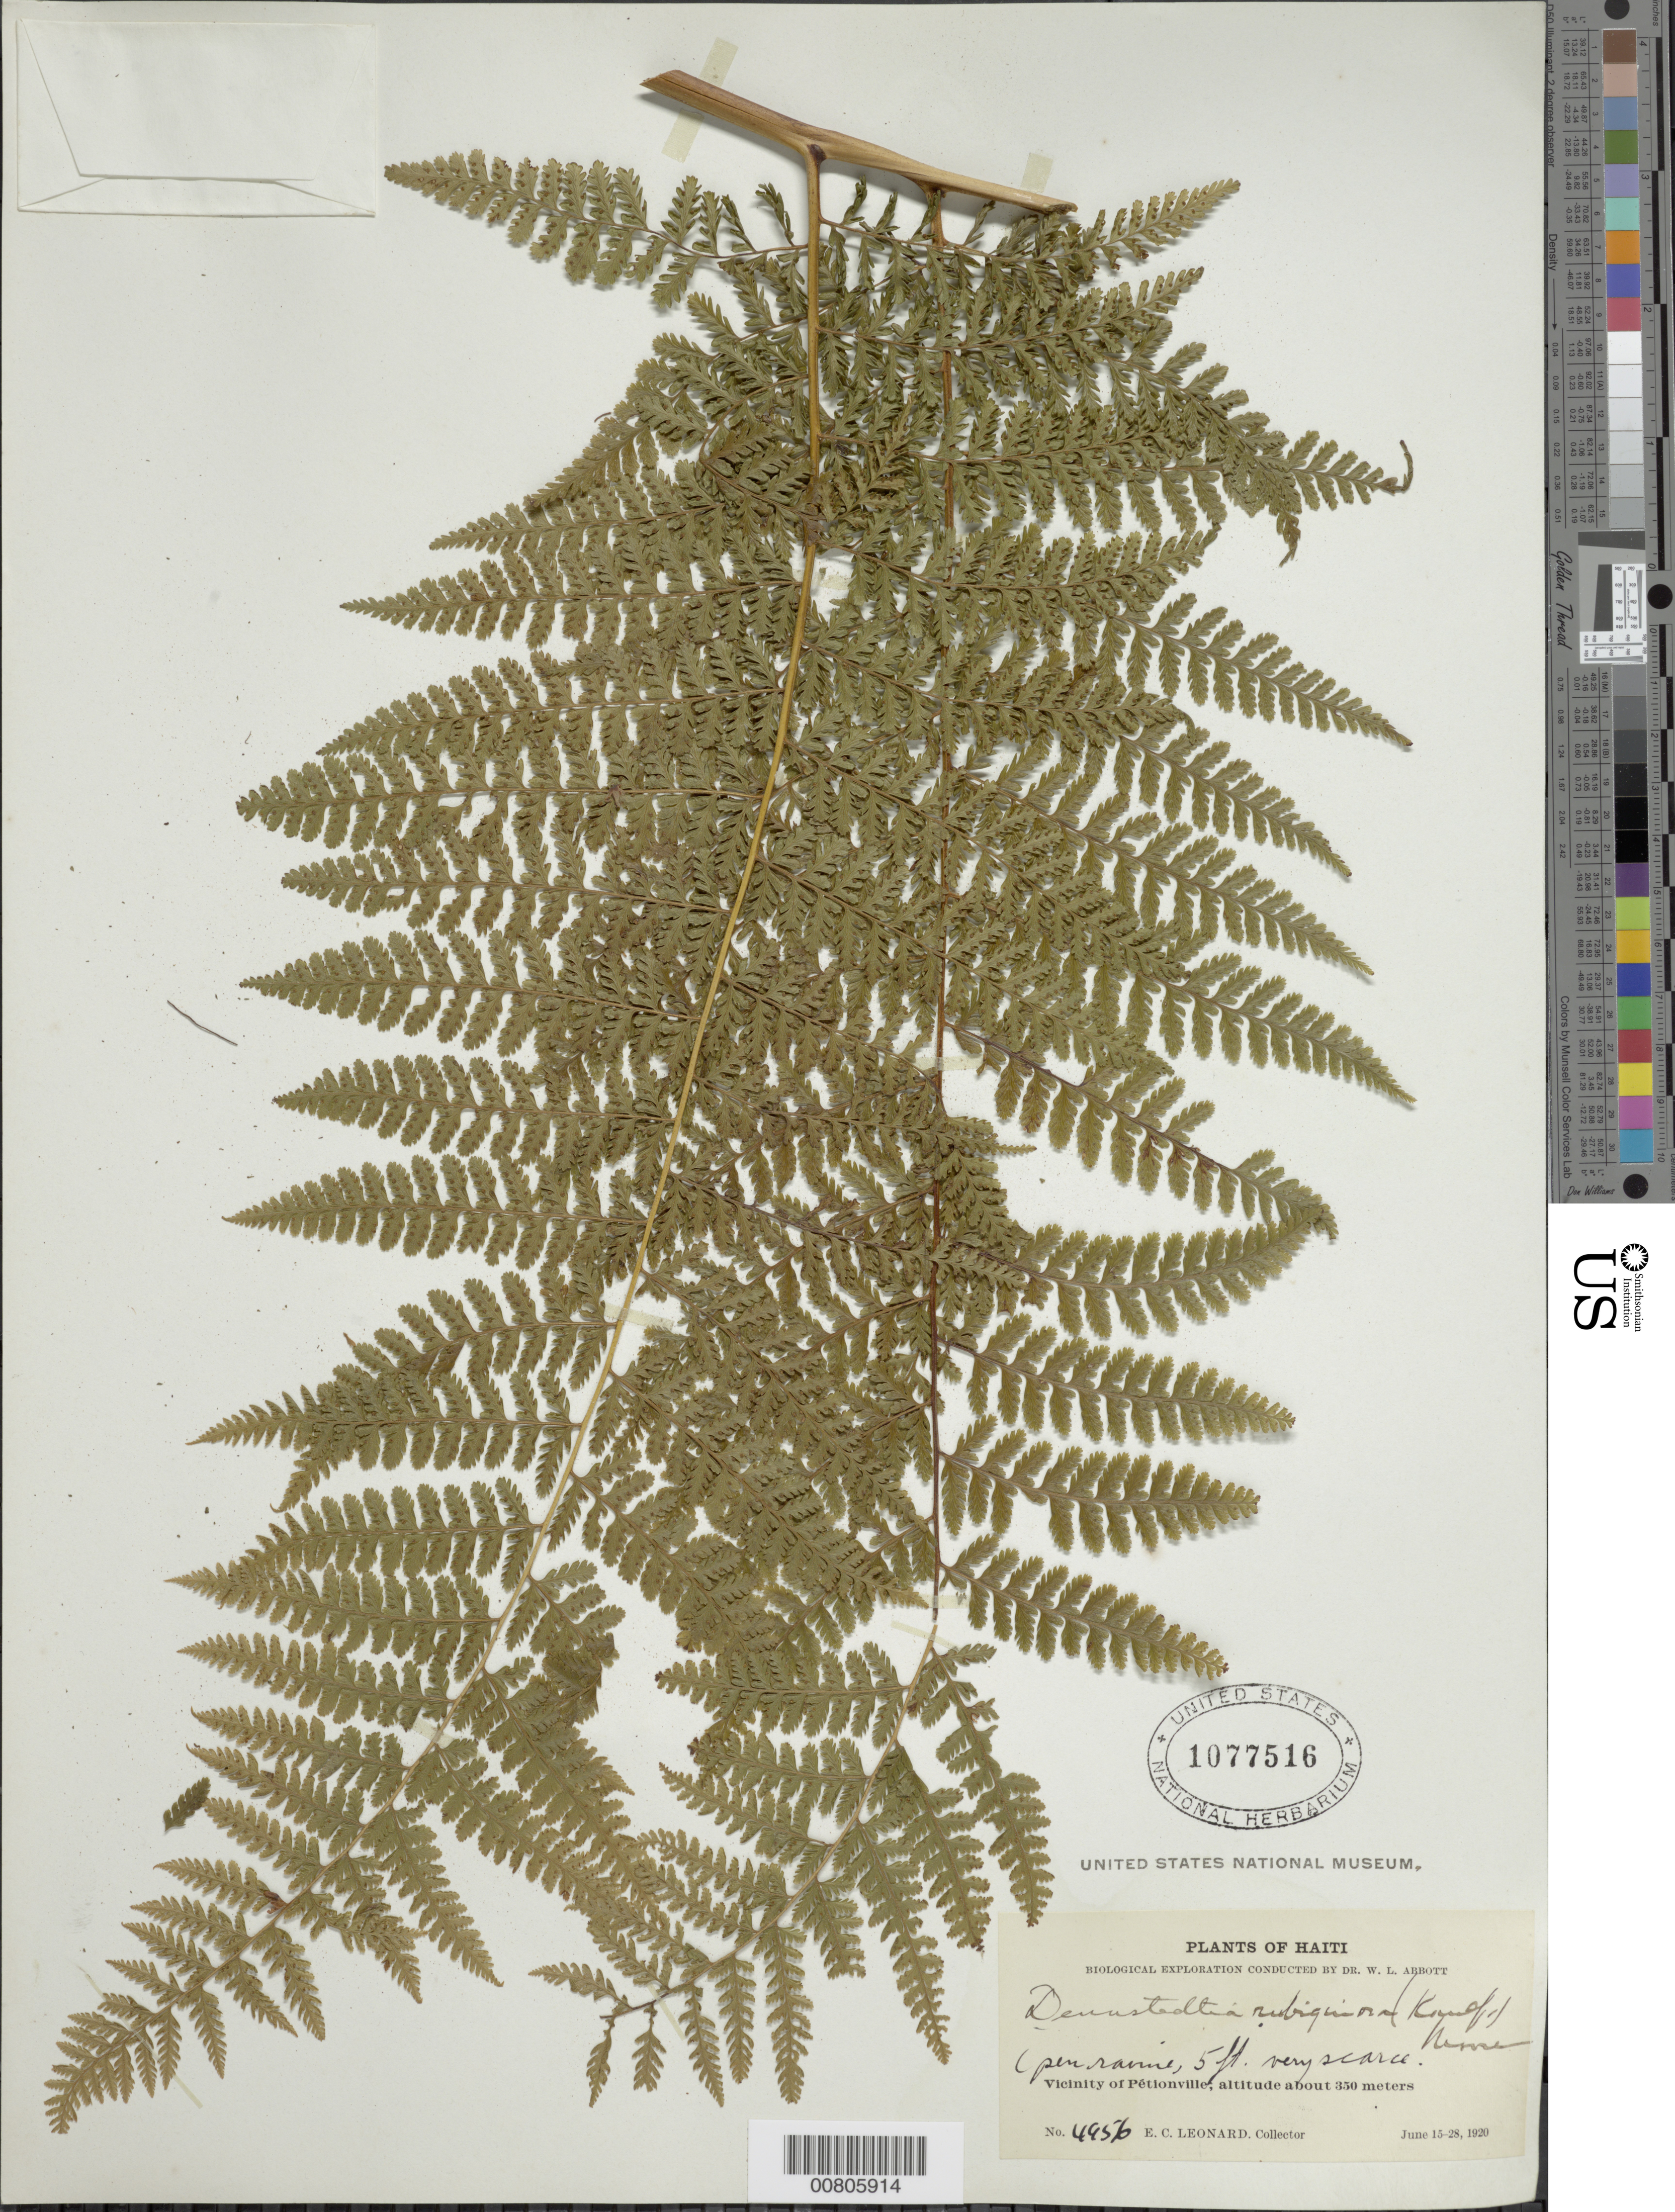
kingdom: Plantae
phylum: Tracheophyta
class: Polypodiopsida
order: Polypodiales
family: Dennstaedtiaceae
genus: Dennstaedtia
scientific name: Dennstaedtia cicutaria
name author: (Sw.) T. Moore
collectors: E. C. Leonard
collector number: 4956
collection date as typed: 15 Jun 1920 to 28 Jun 1920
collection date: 1920-06-15/1920-06-28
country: Haiti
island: Hispaniola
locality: Pétionville vicinity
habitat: Open ravine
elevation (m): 350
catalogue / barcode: US 1077516